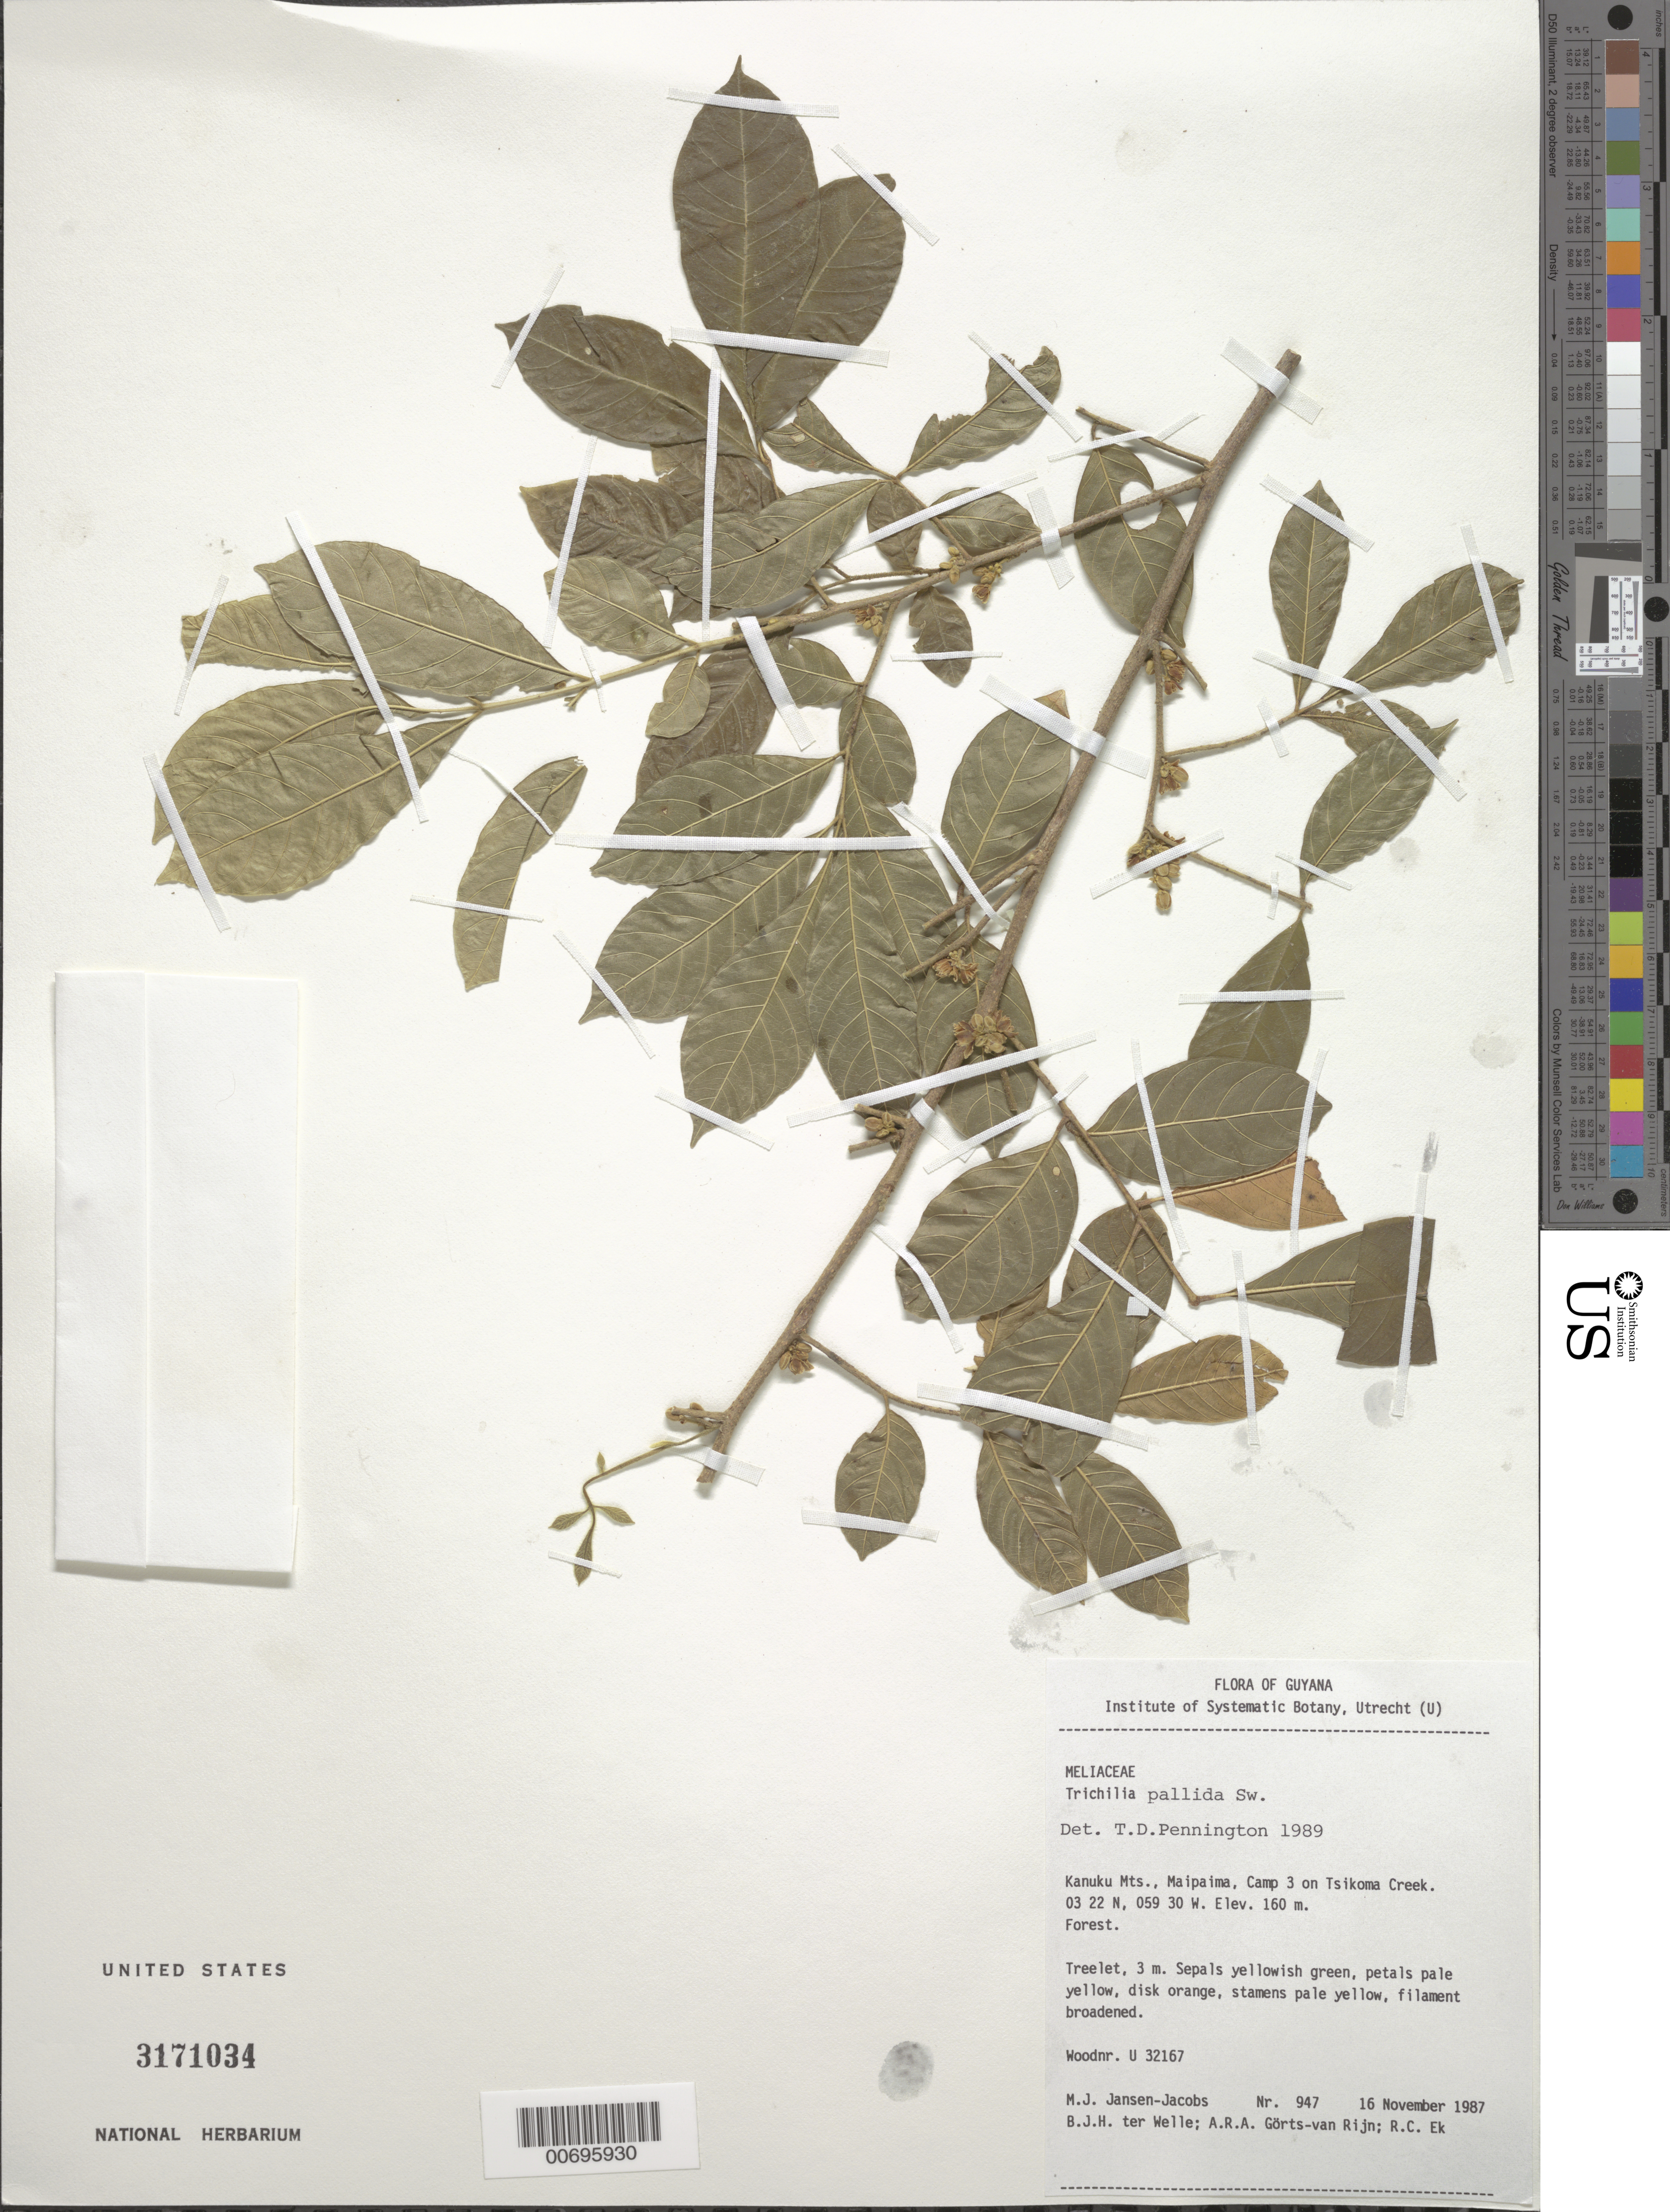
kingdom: Plantae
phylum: Tracheophyta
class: Magnoliopsida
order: Sapindales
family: Meliaceae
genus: Trichilia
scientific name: Trichilia pallida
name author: Sw.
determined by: Pennington, T. D., (K)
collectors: M. J. Jansen-Jacobs, B. Welle, A. .R. A. Görts-van Rijn & R. C. Ek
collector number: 947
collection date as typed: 16-Nov-87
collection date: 1987-11-16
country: Guyana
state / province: U. Takutu-U. Essequibo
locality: Kanuku Mts., Maipaima, Camp 3 on Tsikoma Creek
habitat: Forest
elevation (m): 160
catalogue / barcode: US 3171034